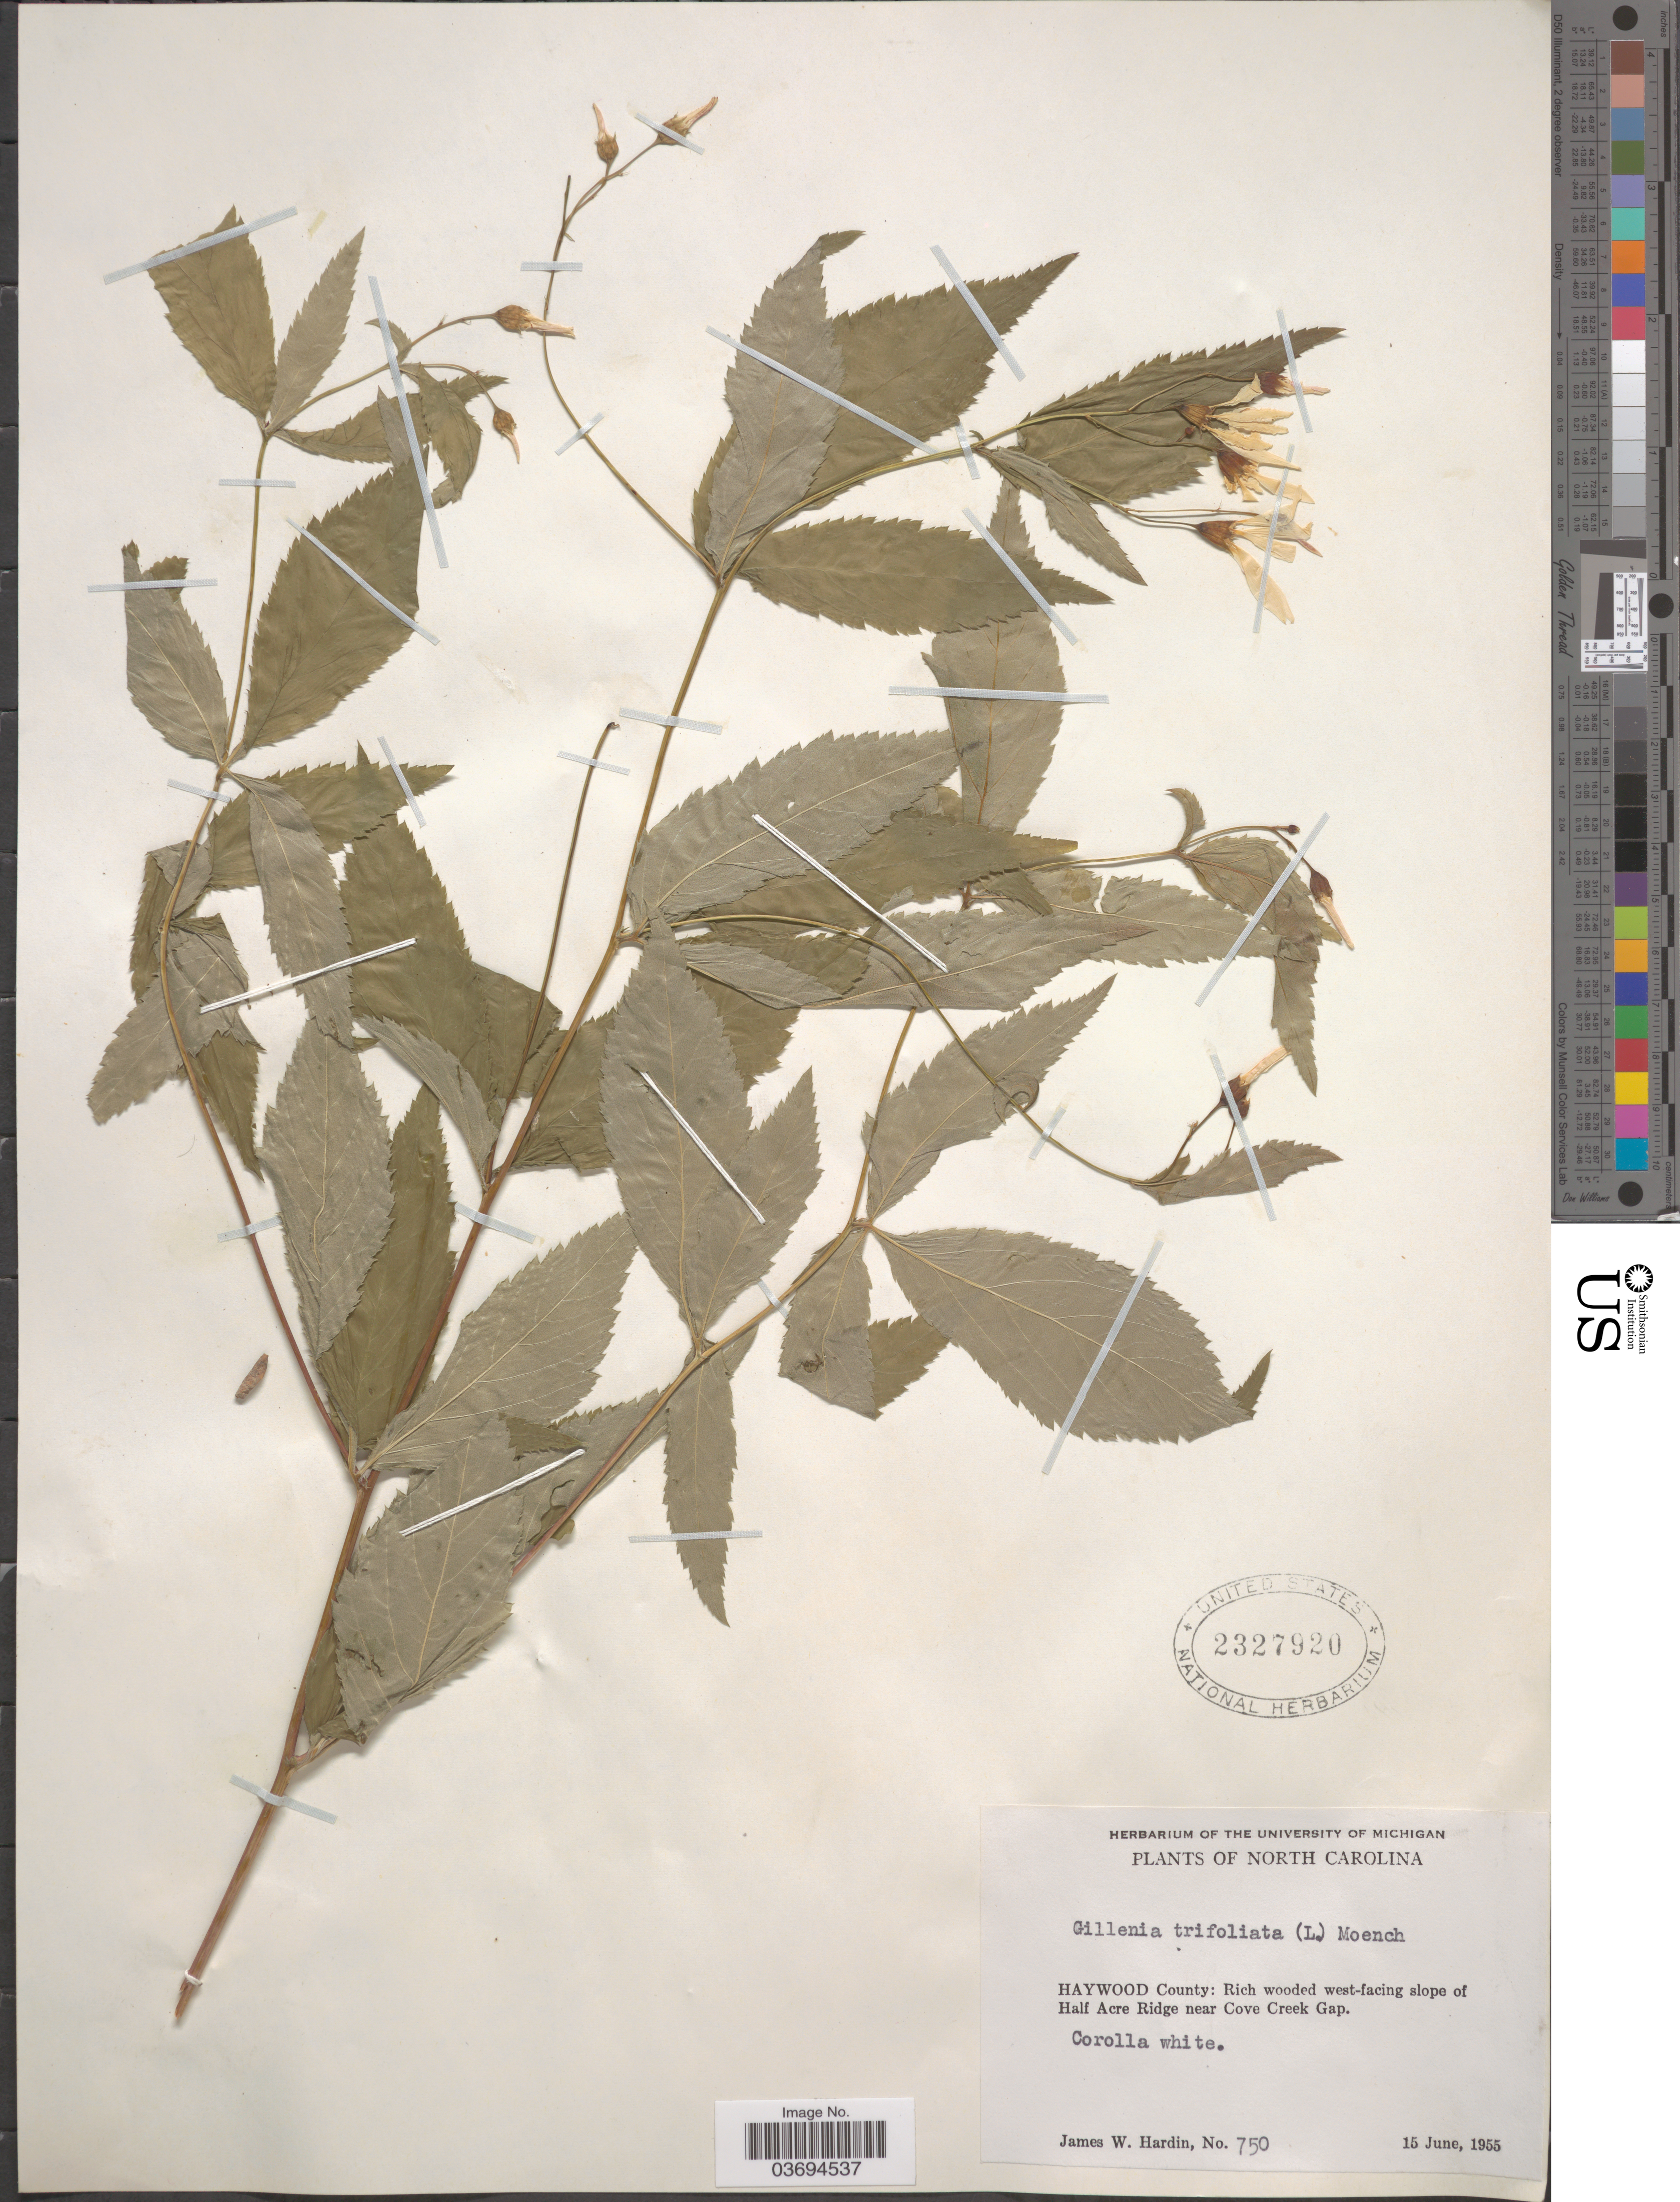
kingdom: Plantae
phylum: Tracheophyta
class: Magnoliopsida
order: Rosales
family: Rosaceae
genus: Gillenia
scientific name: Gillenia trifoliata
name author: (L.) Moench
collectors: J. W. Hardin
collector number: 750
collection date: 1955-06-15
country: United States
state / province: North Carolina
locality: Haywood County: Rich wooded west-facing slope of Half Acre Ridge near Cove Creek Gap.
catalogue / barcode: US 2327920